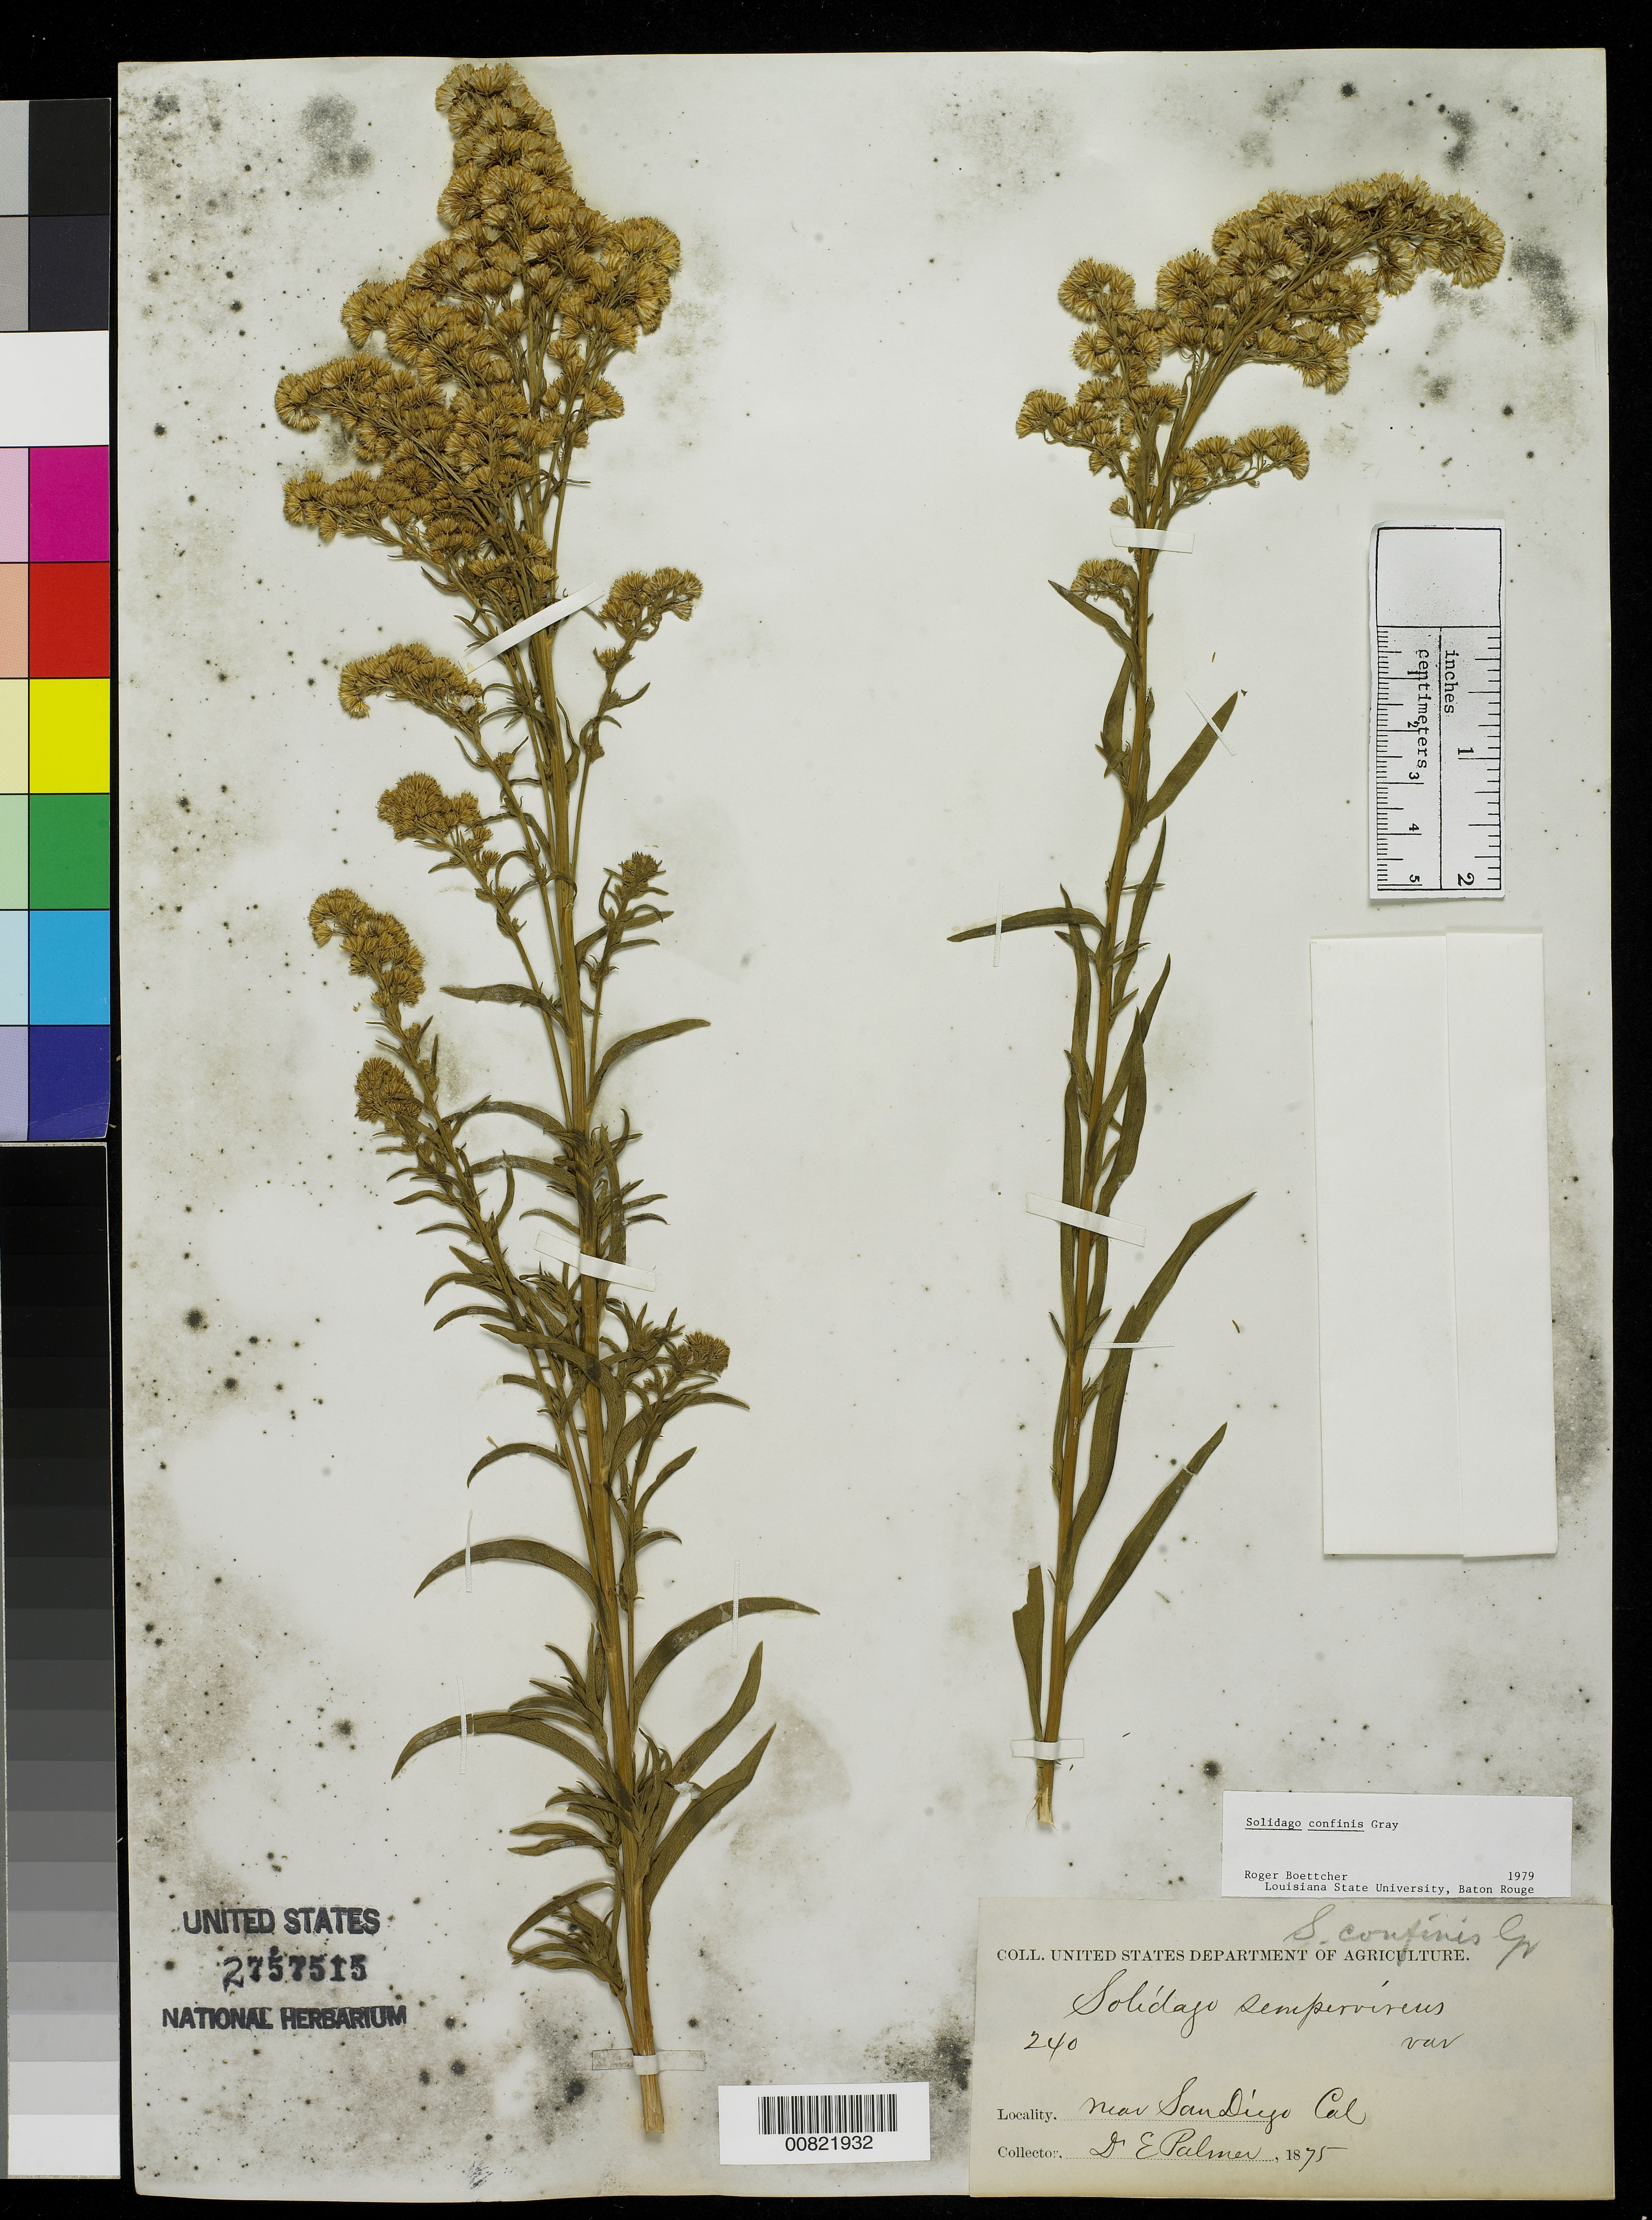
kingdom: Plantae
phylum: Tracheophyta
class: Magnoliopsida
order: Asterales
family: Asteraceae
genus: Solidago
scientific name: Solidago confinis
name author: A. Gray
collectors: E. Palmer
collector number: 240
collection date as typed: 1875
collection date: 1875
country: United States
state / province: California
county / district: San Diego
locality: Near San Diego, California.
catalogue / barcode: US 2757515